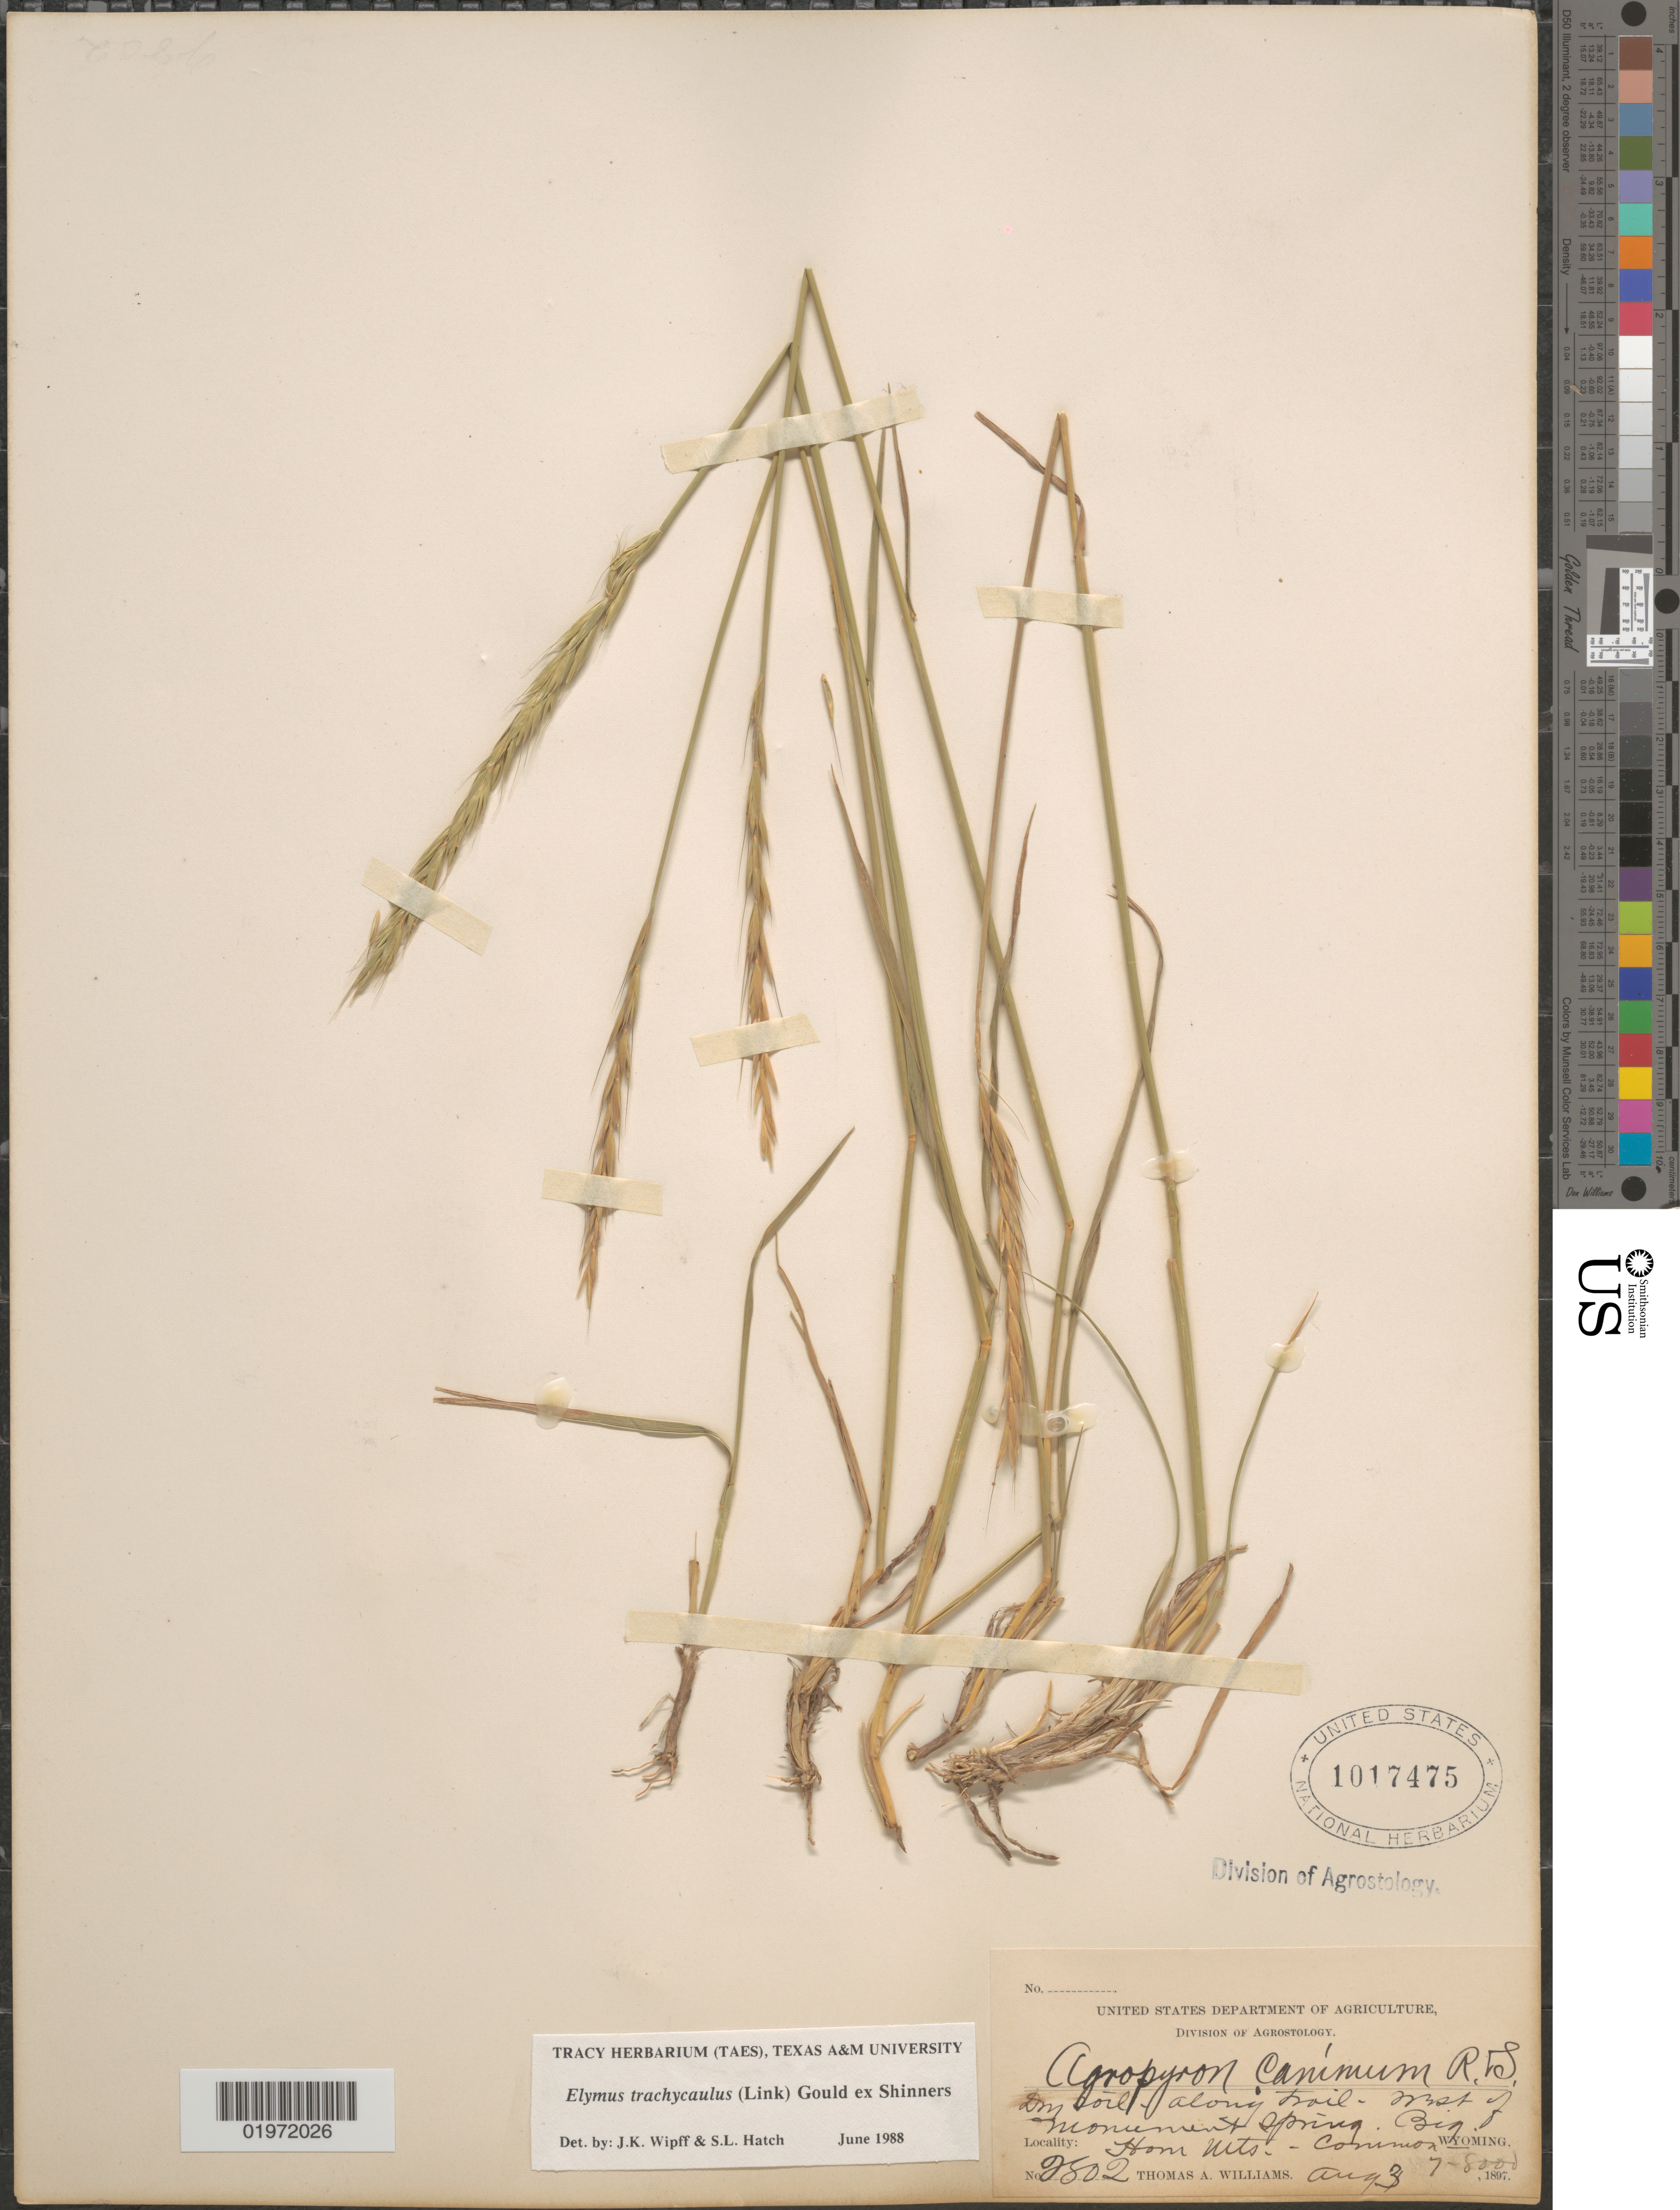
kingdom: Plantae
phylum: Tracheophyta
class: Liliopsida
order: Poales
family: Poaceae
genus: Elymus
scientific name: Elymus trachycaulus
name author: (Link) Gould ex Shinners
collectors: T. A. Williams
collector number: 2802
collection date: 1897-08-03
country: United States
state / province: Wyoming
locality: West of Monument Spring. Big Horn Mts.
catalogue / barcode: US 1017475